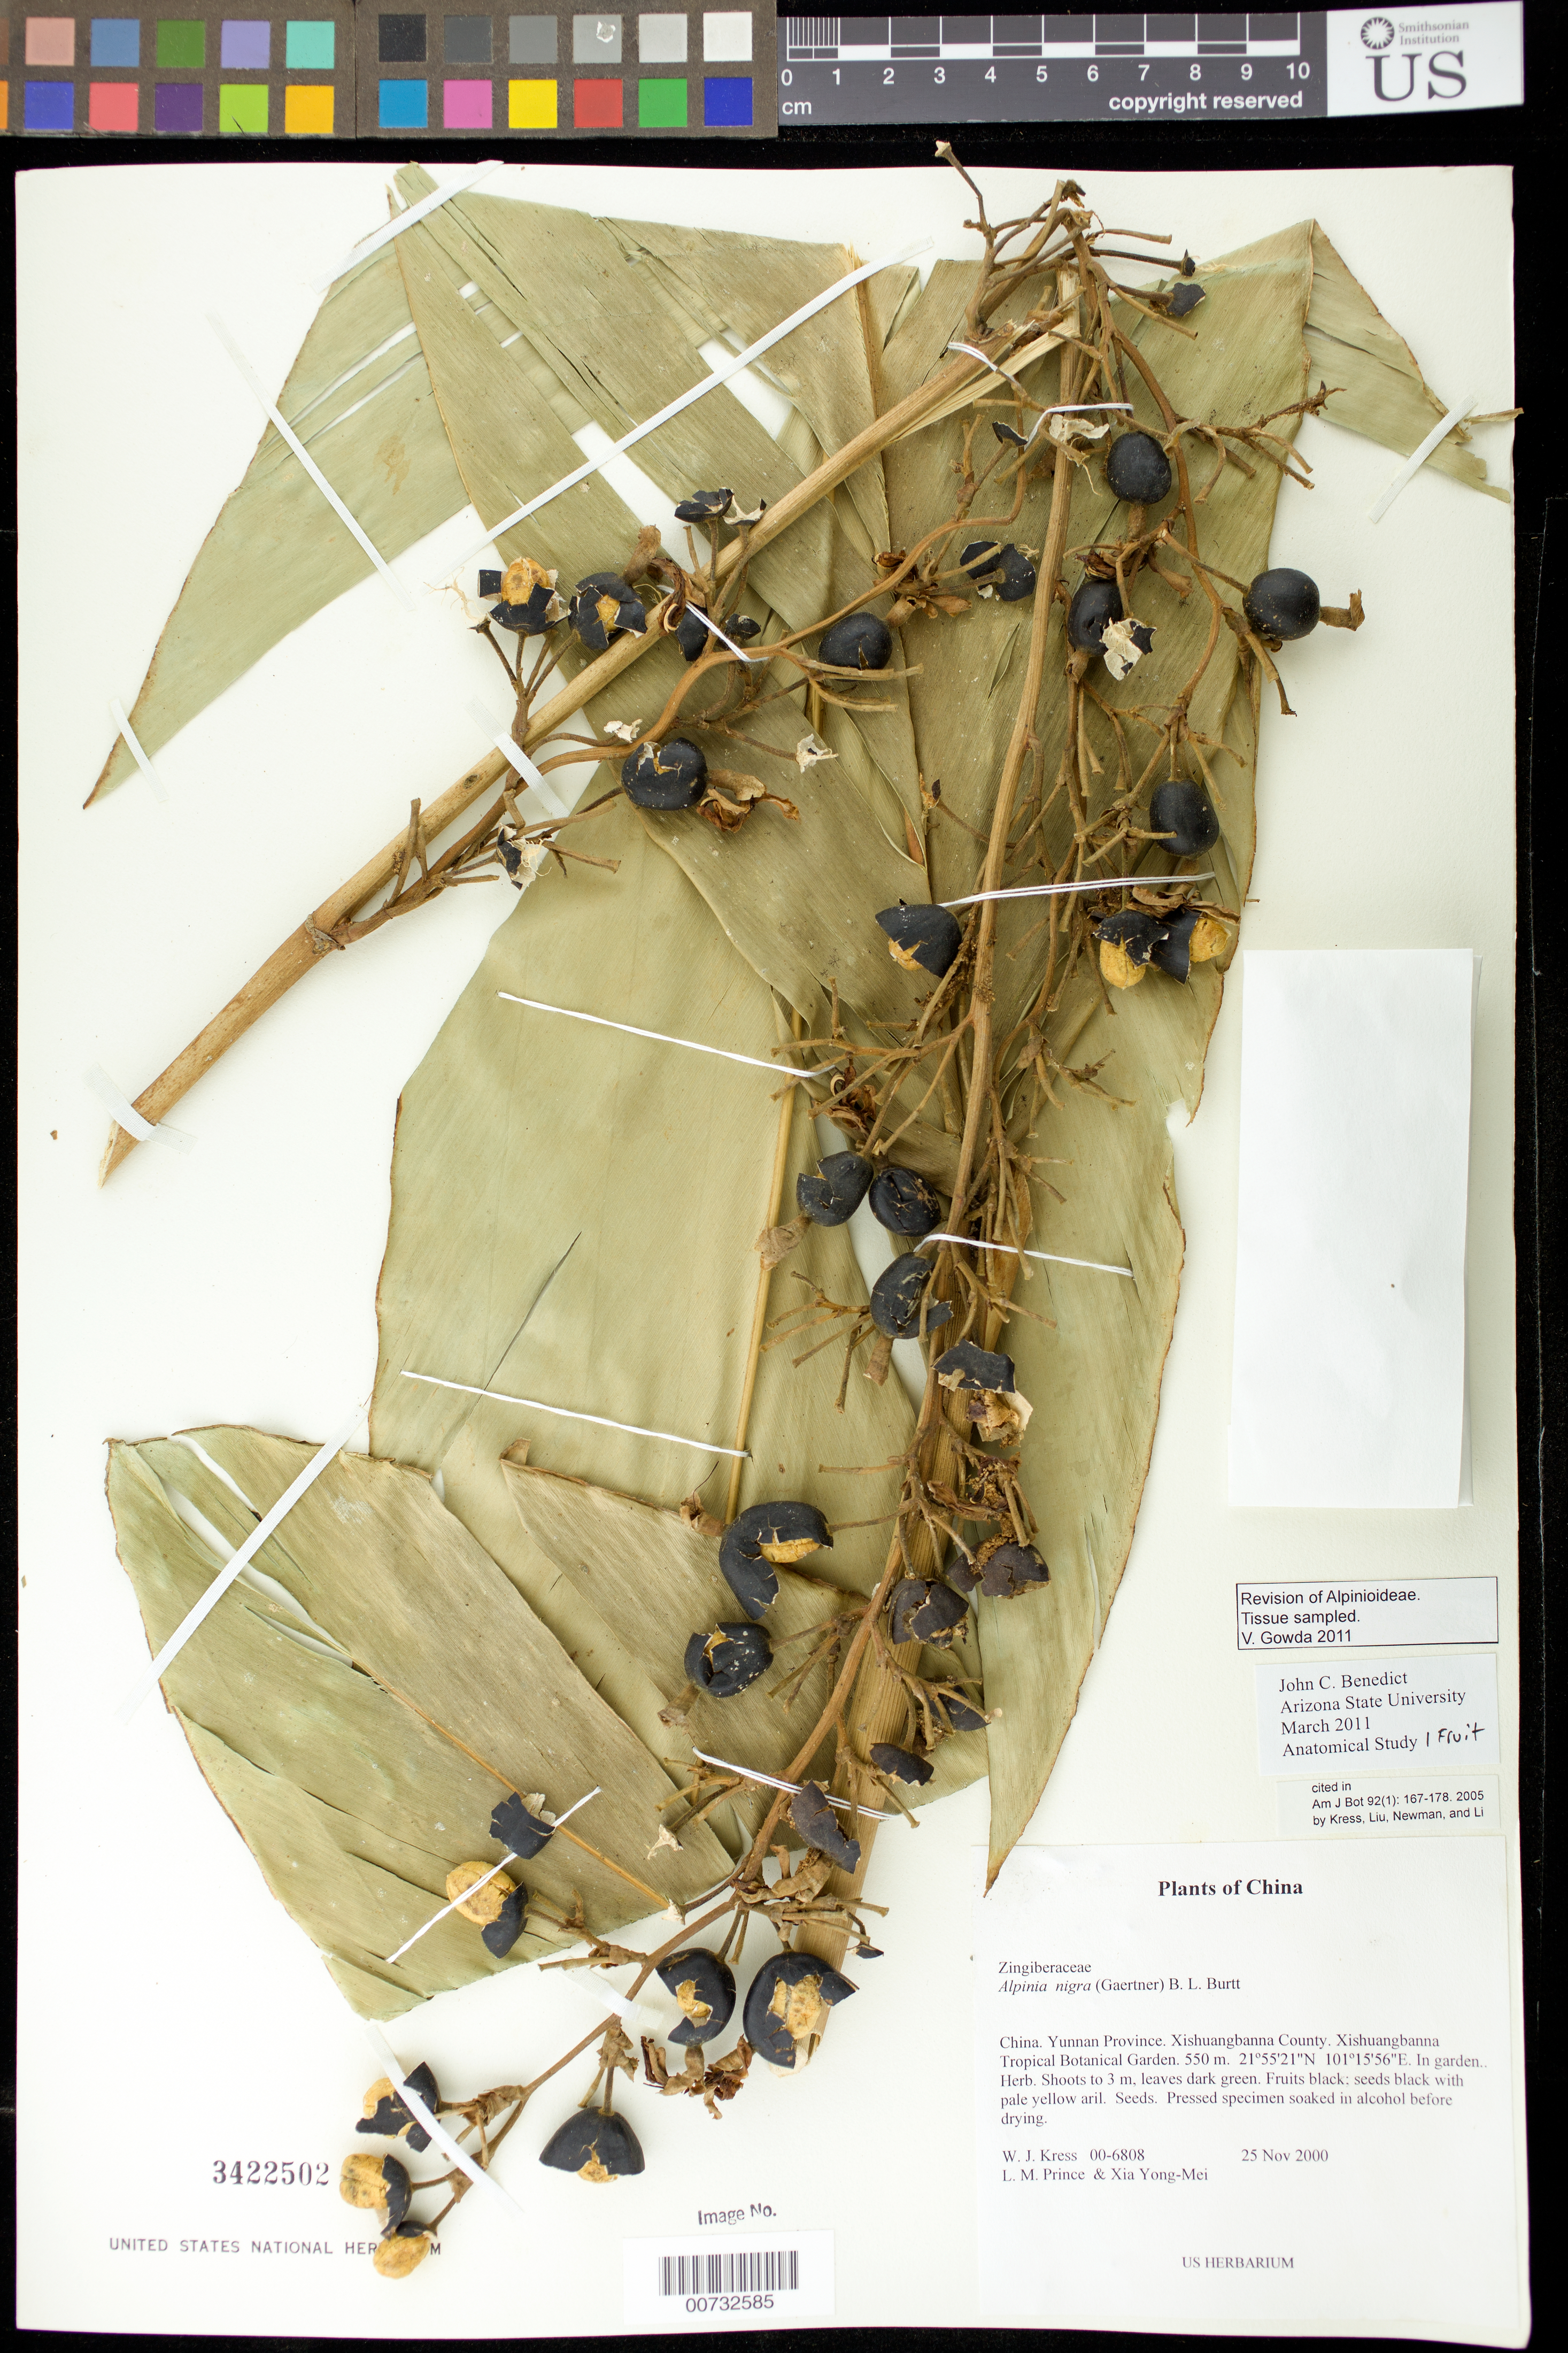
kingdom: Plantae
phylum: Tracheophyta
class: Liliopsida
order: Zingiberales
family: Zingiberaceae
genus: Alpinia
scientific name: Alpinia nigra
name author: (Gaertn.) B.L. Burtt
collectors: W. J. Kress, L. M. Prince & Y. M. Xia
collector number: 00-6808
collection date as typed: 25-NOV-2000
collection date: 2000-11-25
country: China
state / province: Yunnan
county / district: Xishuangbanna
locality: Xishuangbanna Tropical Botanical Garden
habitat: In garden.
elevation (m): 550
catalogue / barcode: US 3422502